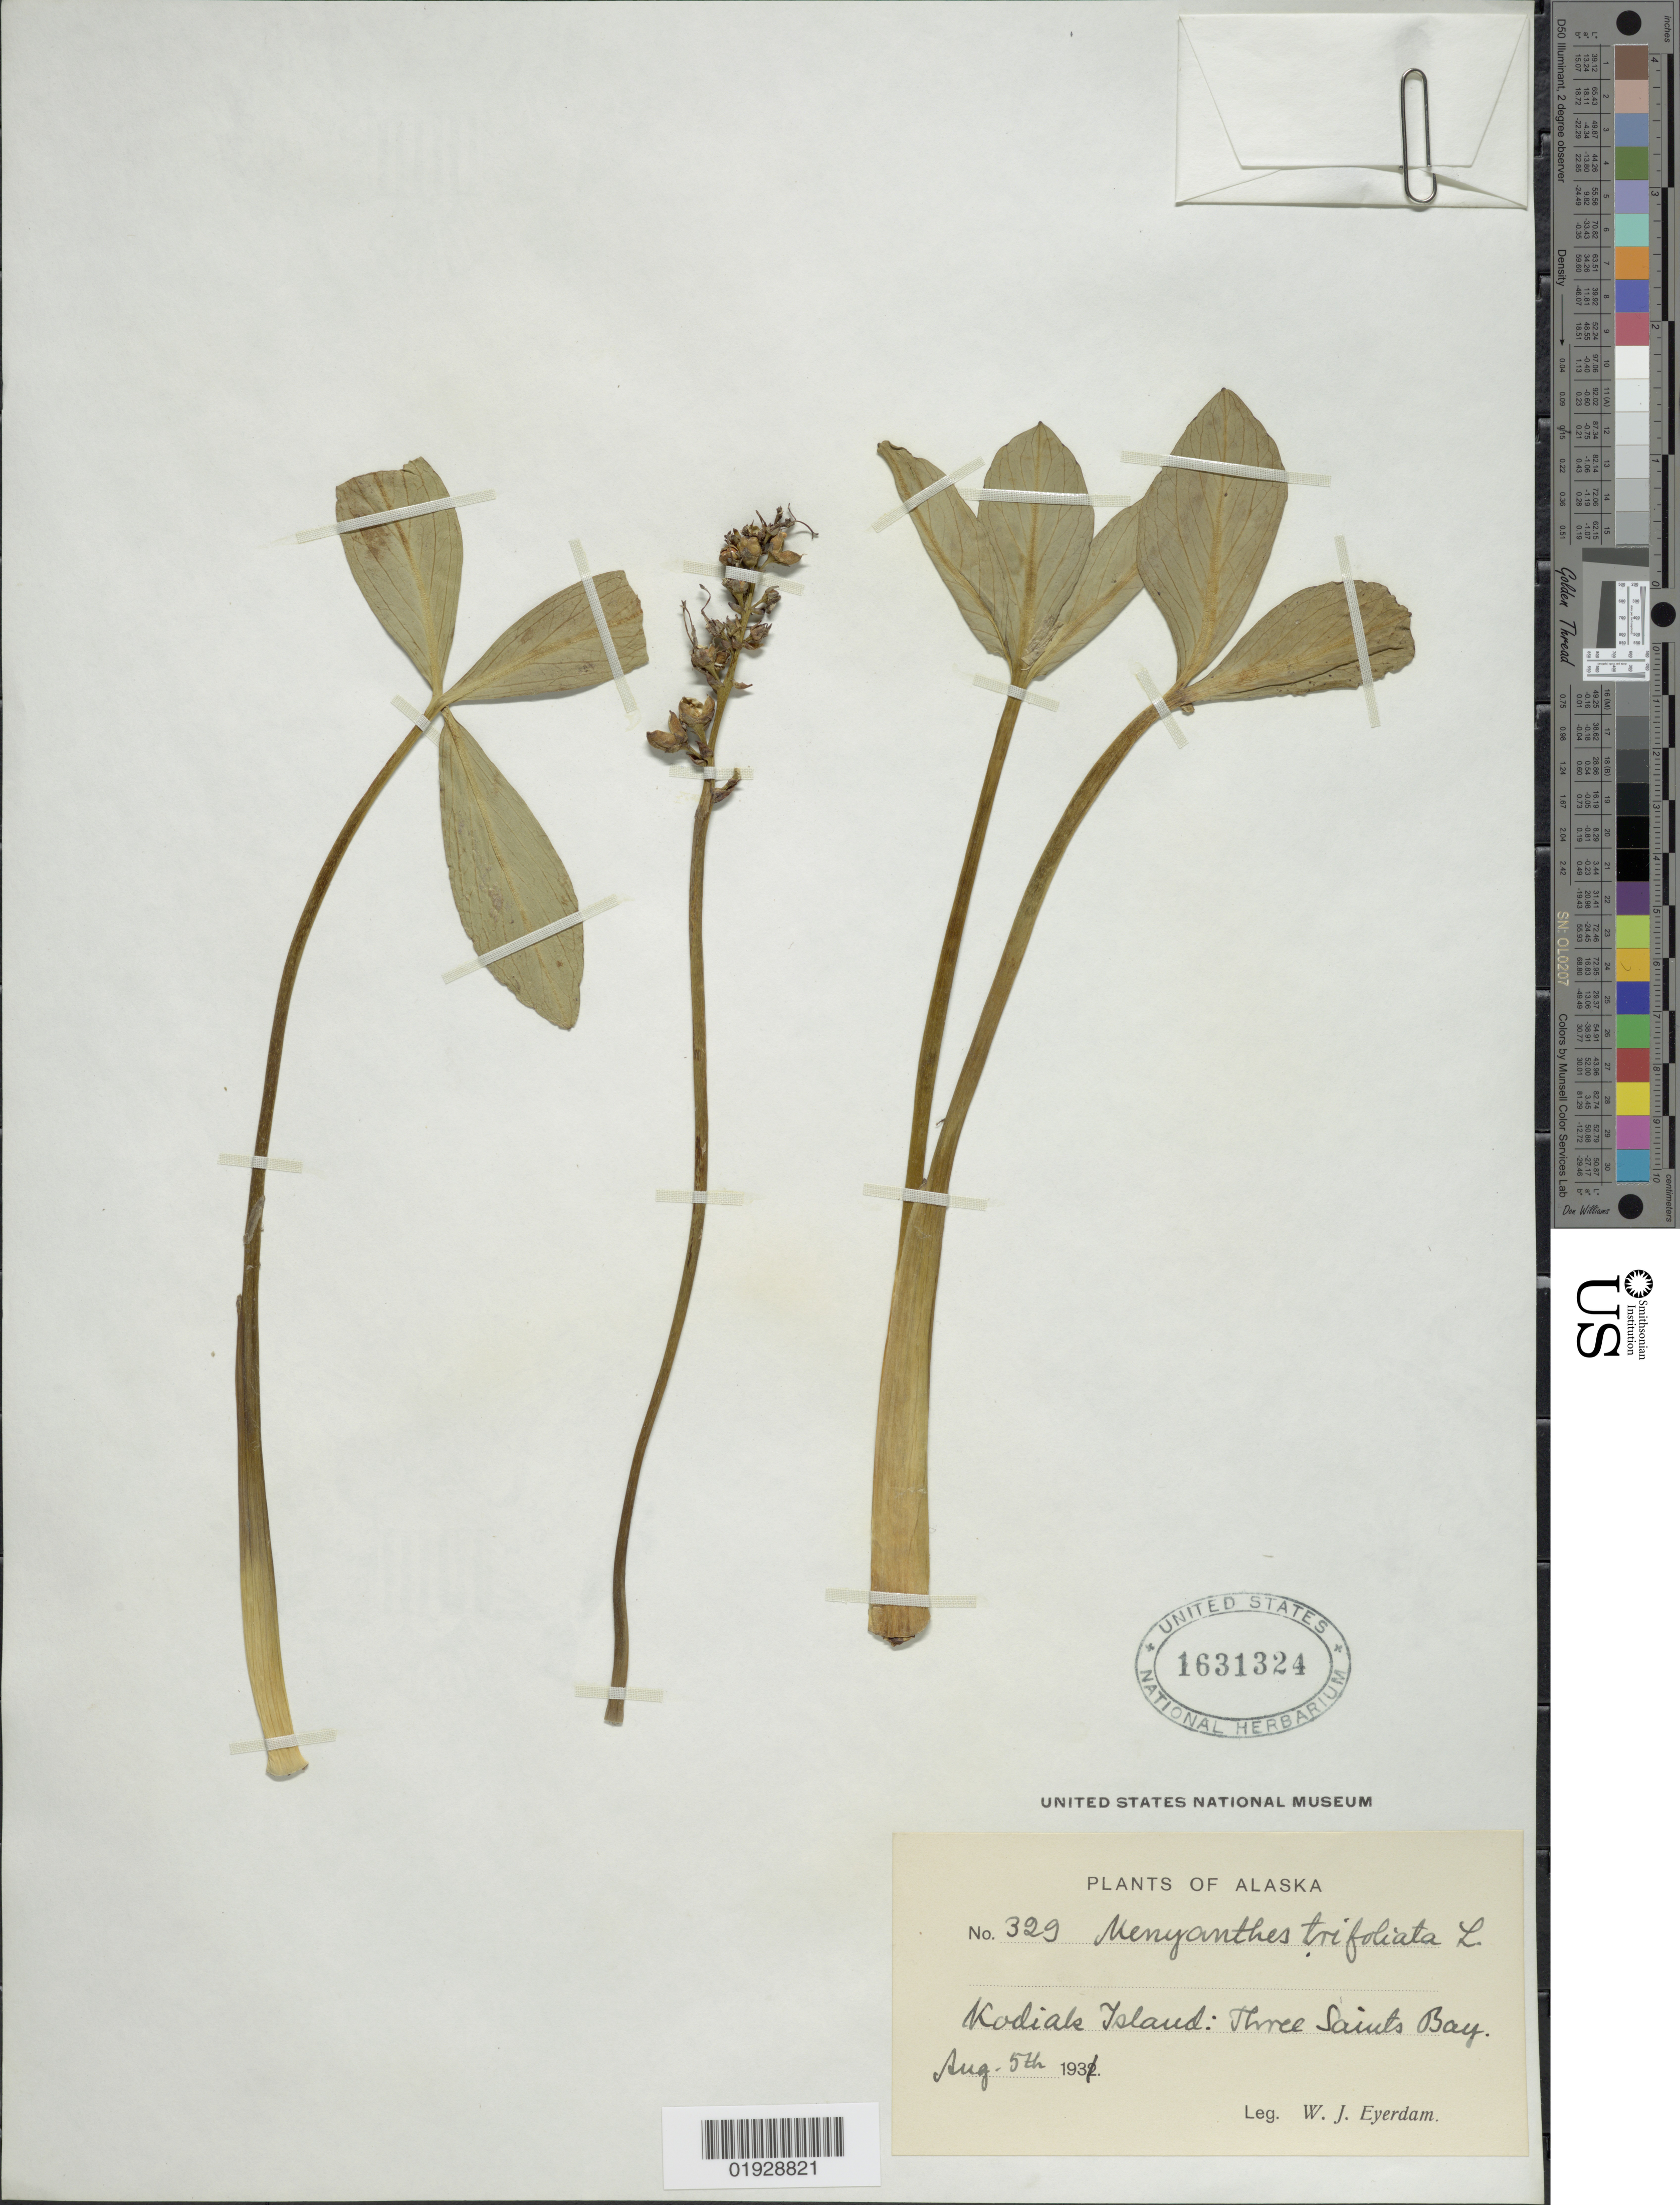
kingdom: Plantae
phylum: Tracheophyta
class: Magnoliopsida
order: Asterales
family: Menyanthaceae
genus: Menyanthes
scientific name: Menyanthes trifoliata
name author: L.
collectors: W. J. Eyerdam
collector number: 329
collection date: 1931-08-05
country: United States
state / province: Alaska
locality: Kodiak Island: Three Saints Bay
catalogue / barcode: US 1631324